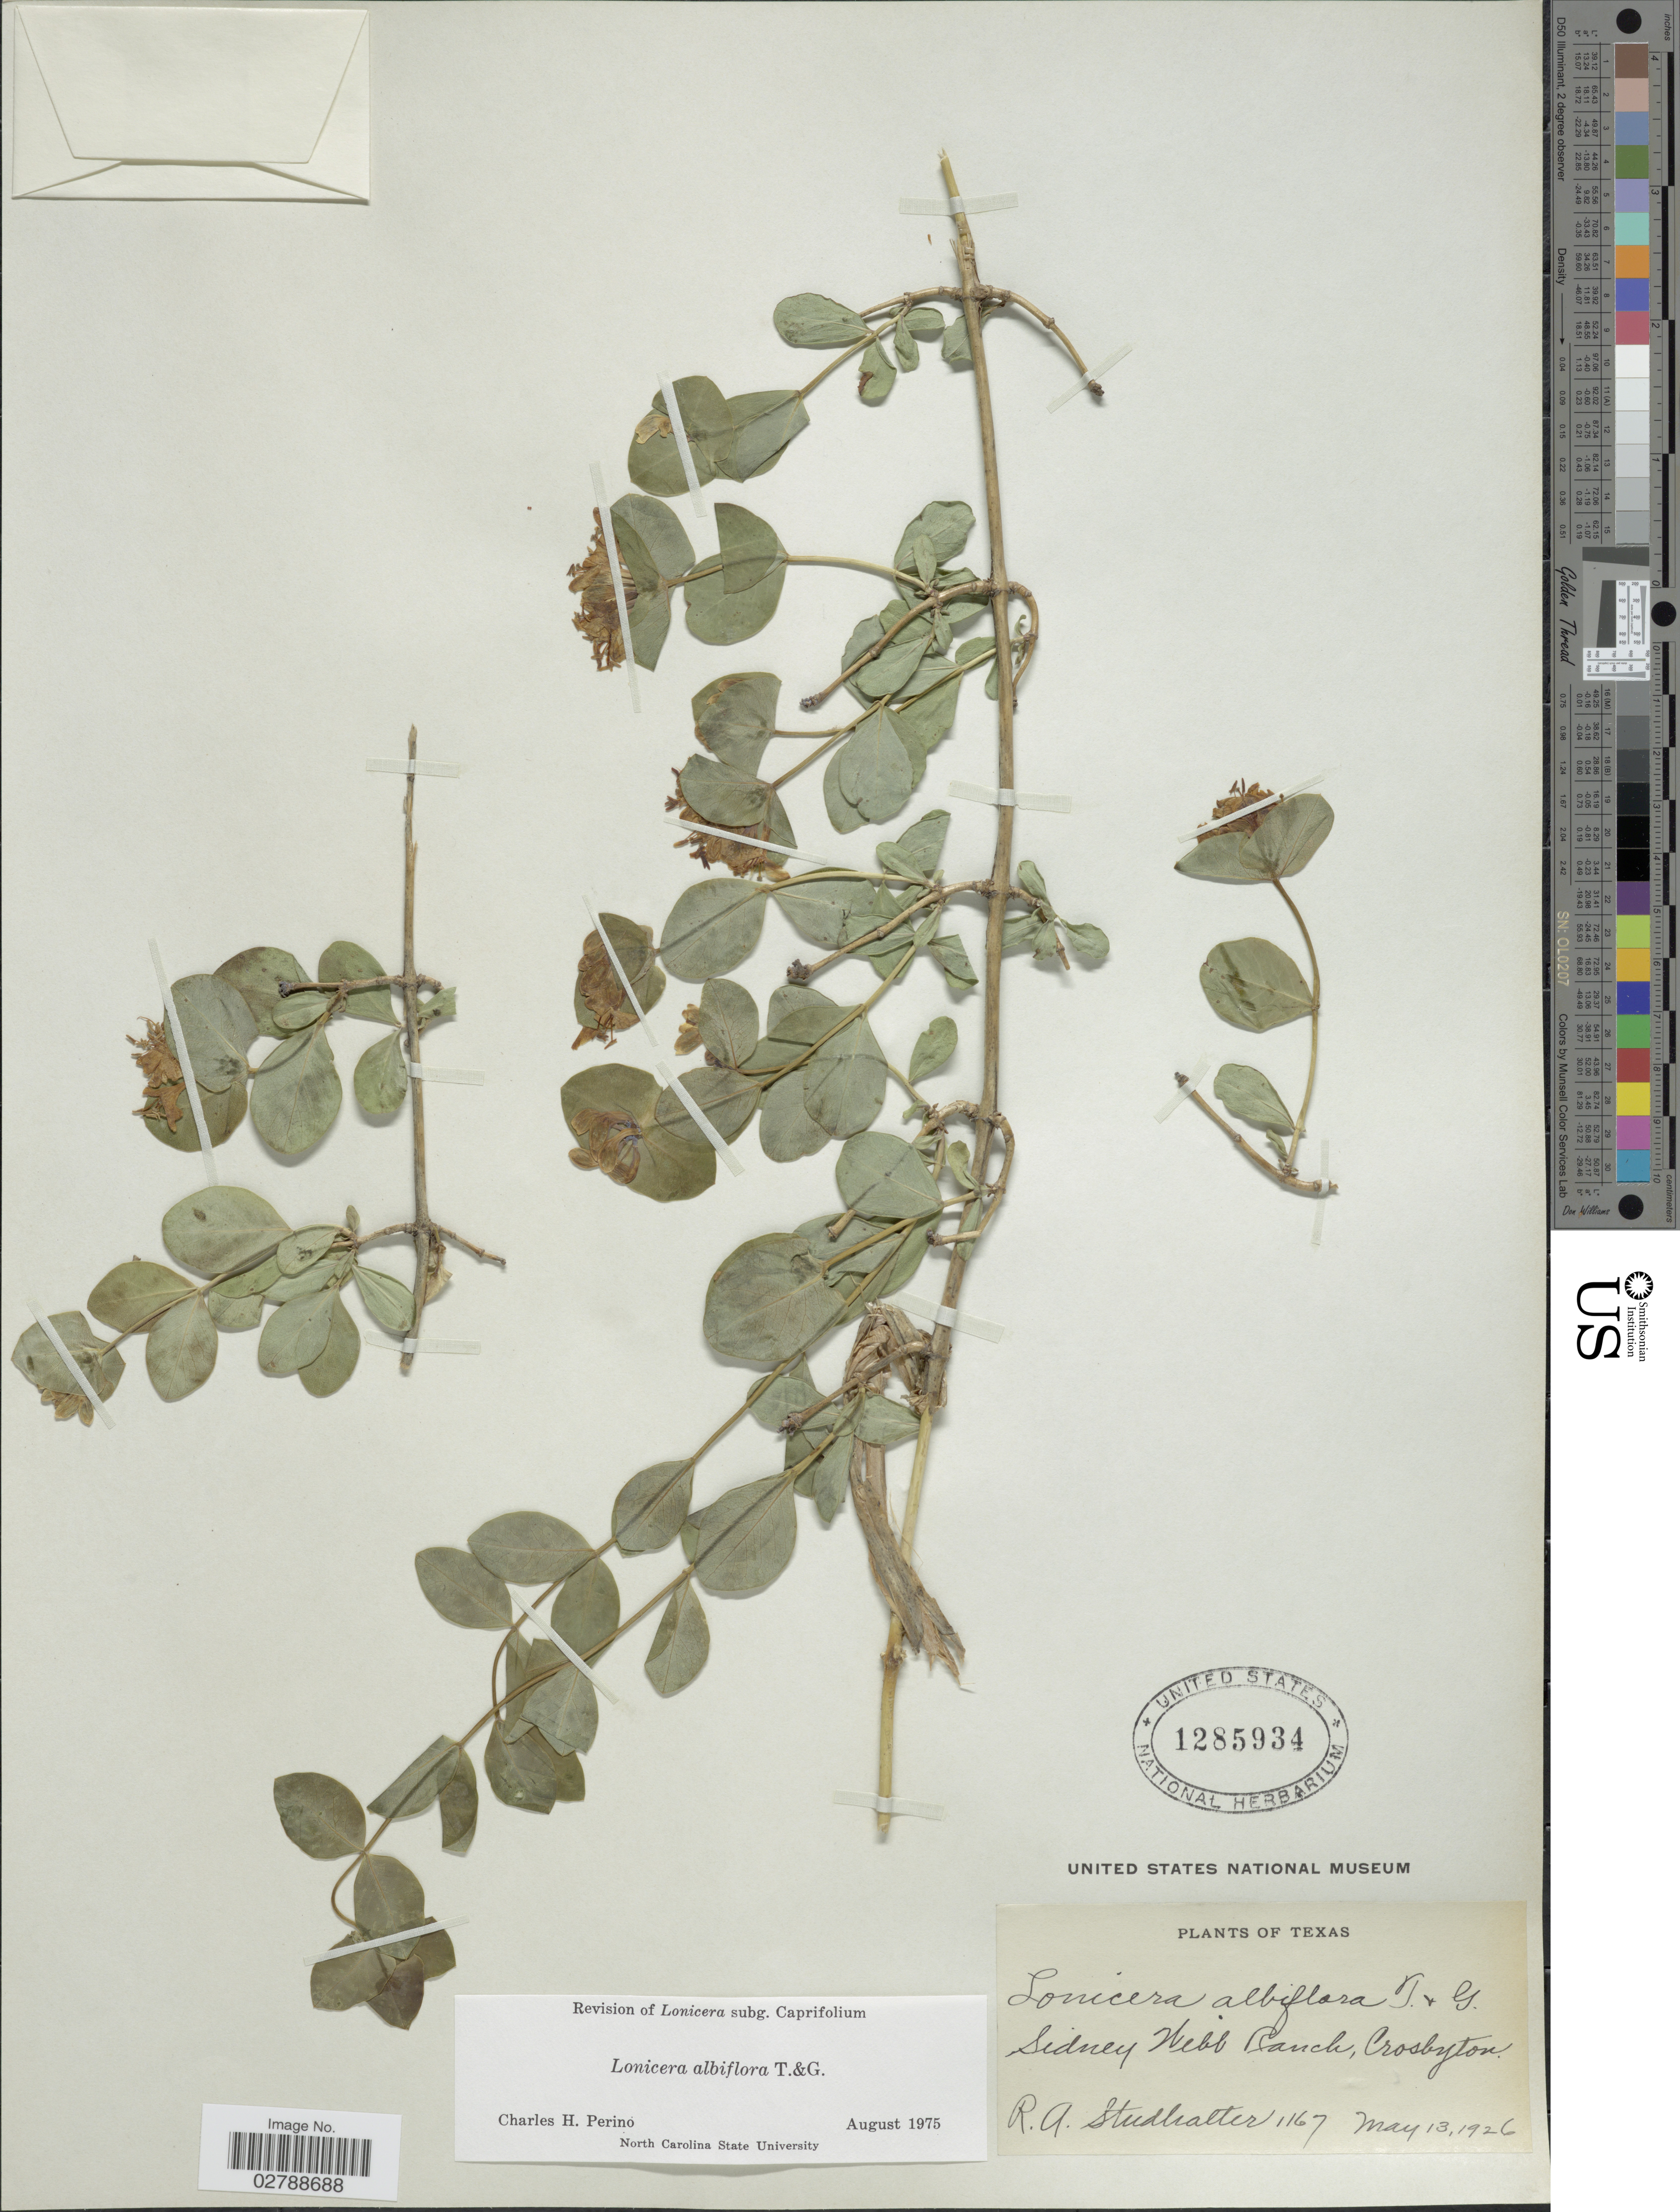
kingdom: Plantae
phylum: Tracheophyta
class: Magnoliopsida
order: Dipsacales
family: Caprifoliaceae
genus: Lonicera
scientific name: Lonicera albiflora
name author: Torr. & A. Gray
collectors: R. Studhalter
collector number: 1167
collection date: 1926-05-13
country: United States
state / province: Texas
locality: Sidney Webb Ranch, Crosbyton.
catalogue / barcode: US 1285934